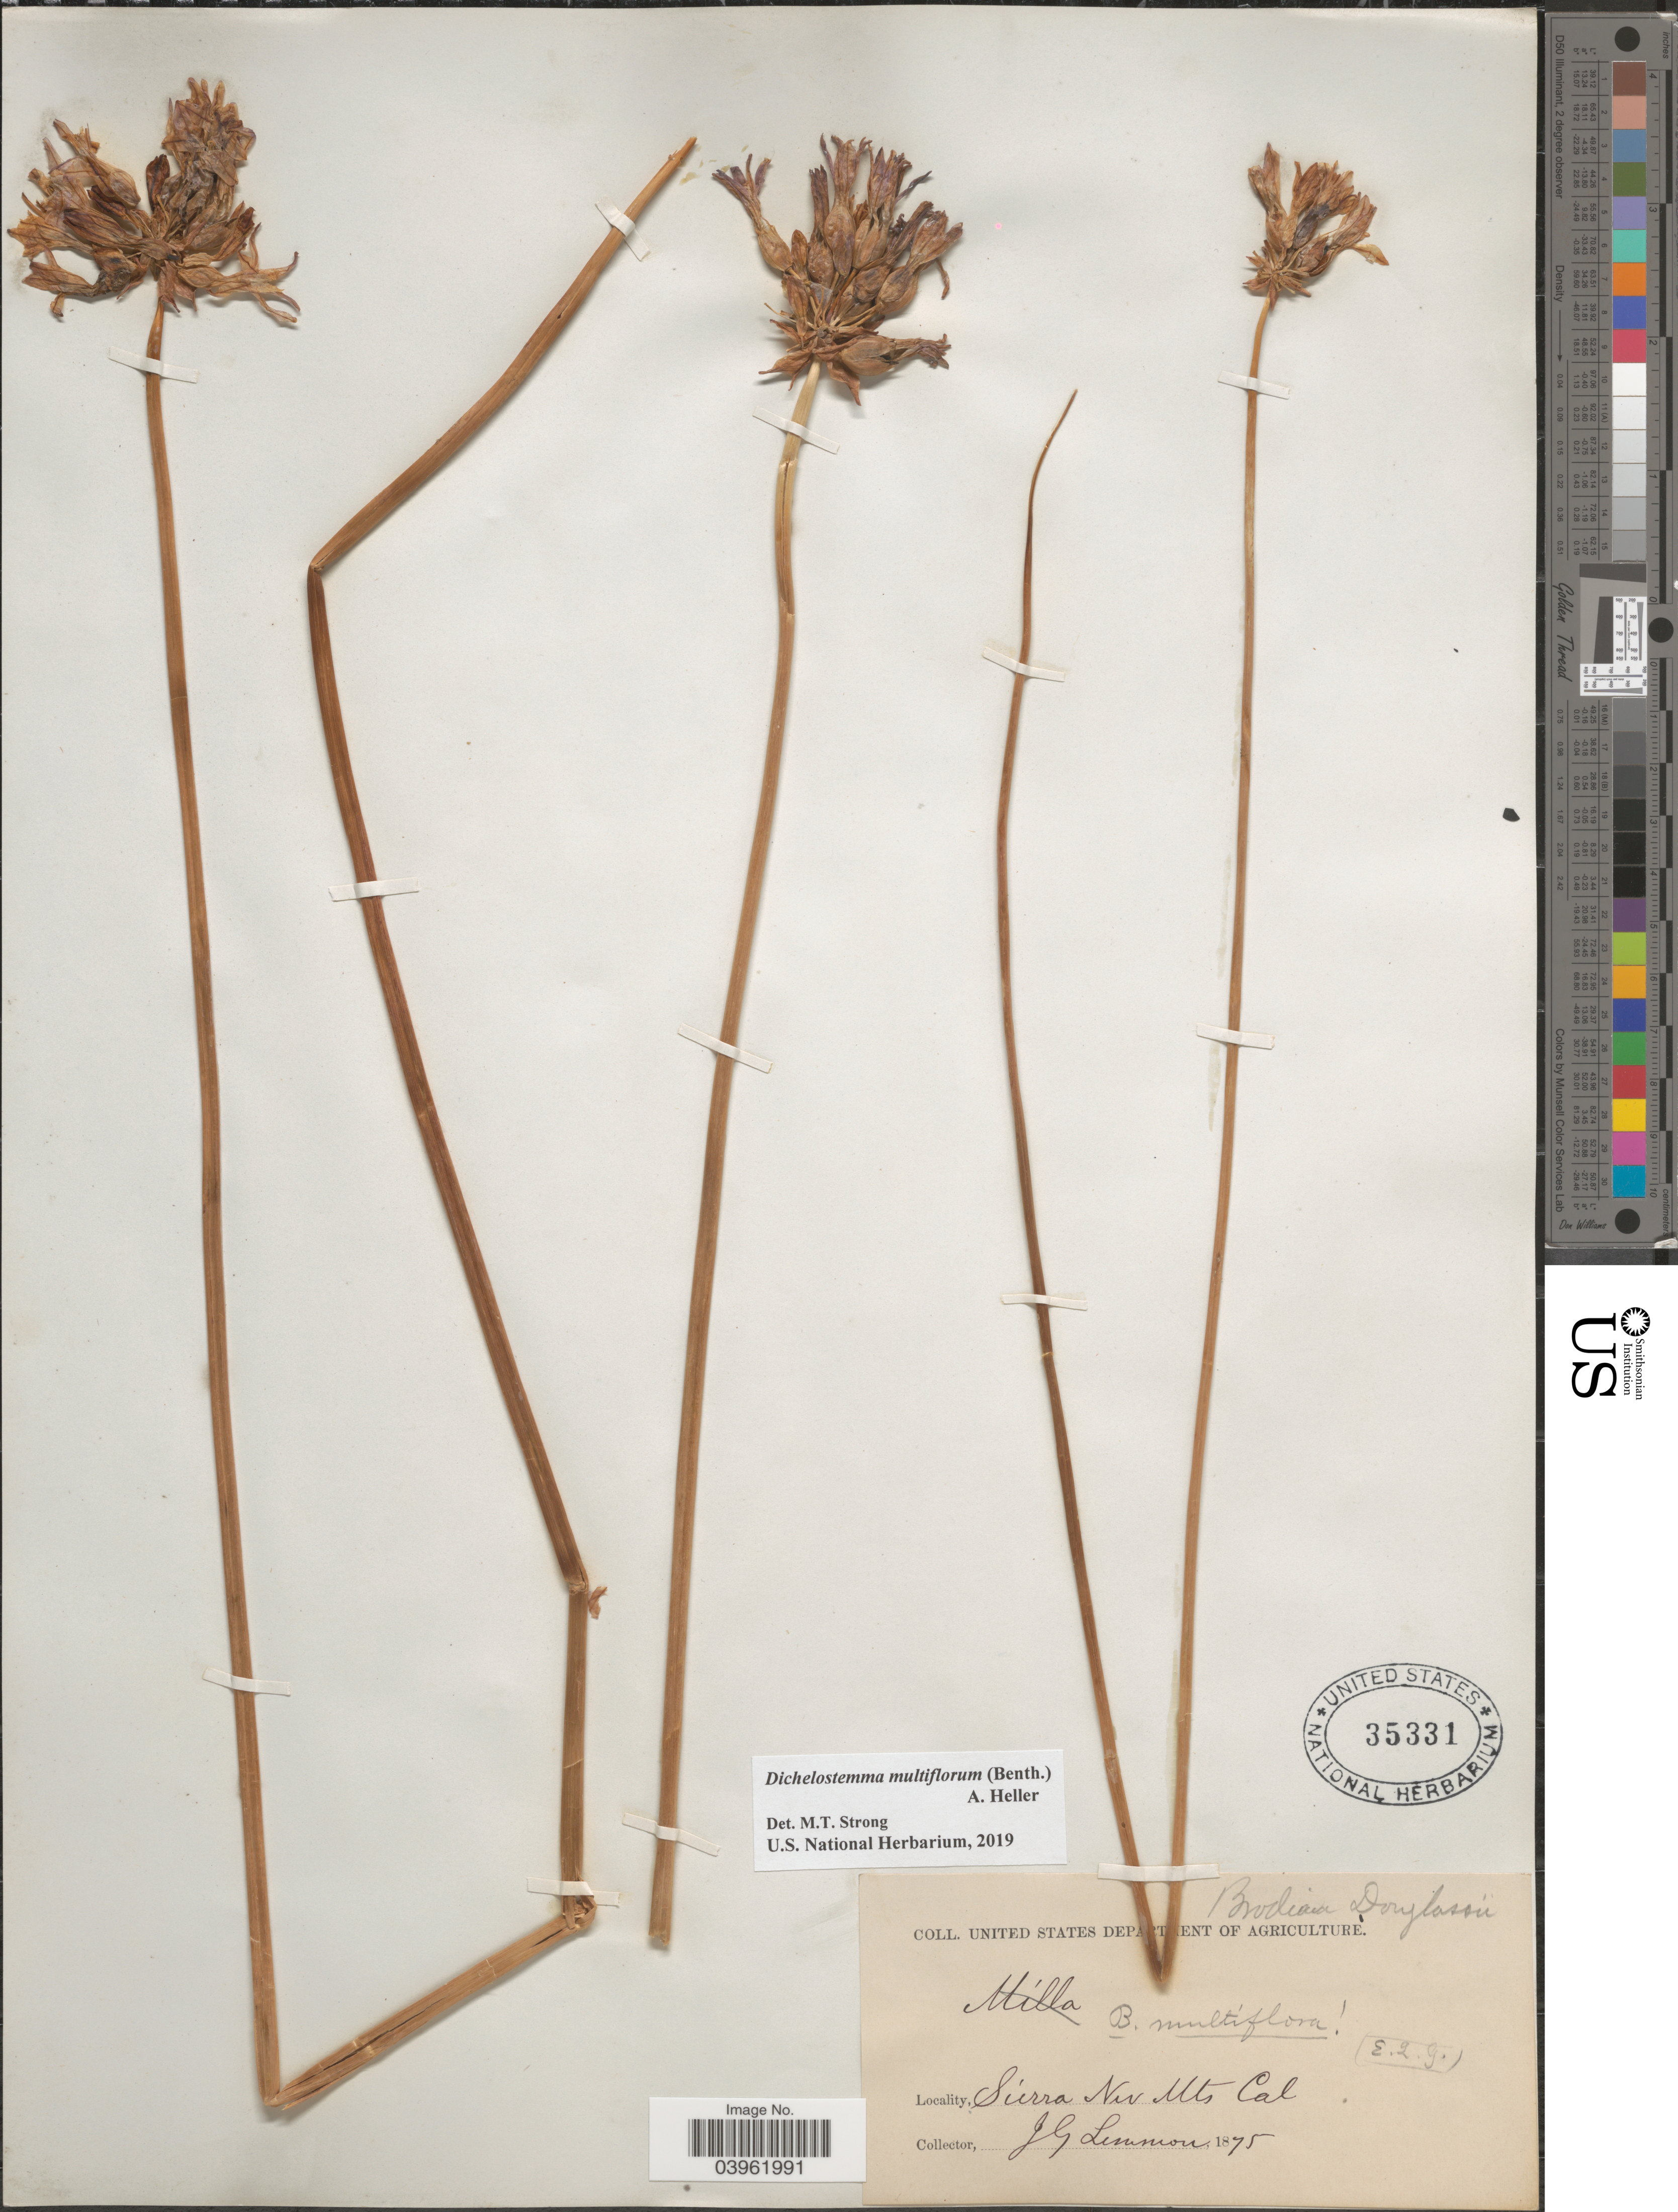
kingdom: Plantae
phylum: Tracheophyta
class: Liliopsida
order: Asparagales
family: Asparagaceae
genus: Dichelostemma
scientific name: Dichelostemma multiflorum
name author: (Benth.) A. Heller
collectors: J. Lemmon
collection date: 1875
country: United States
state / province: California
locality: Sierra Nev Mts.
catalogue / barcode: US 35331